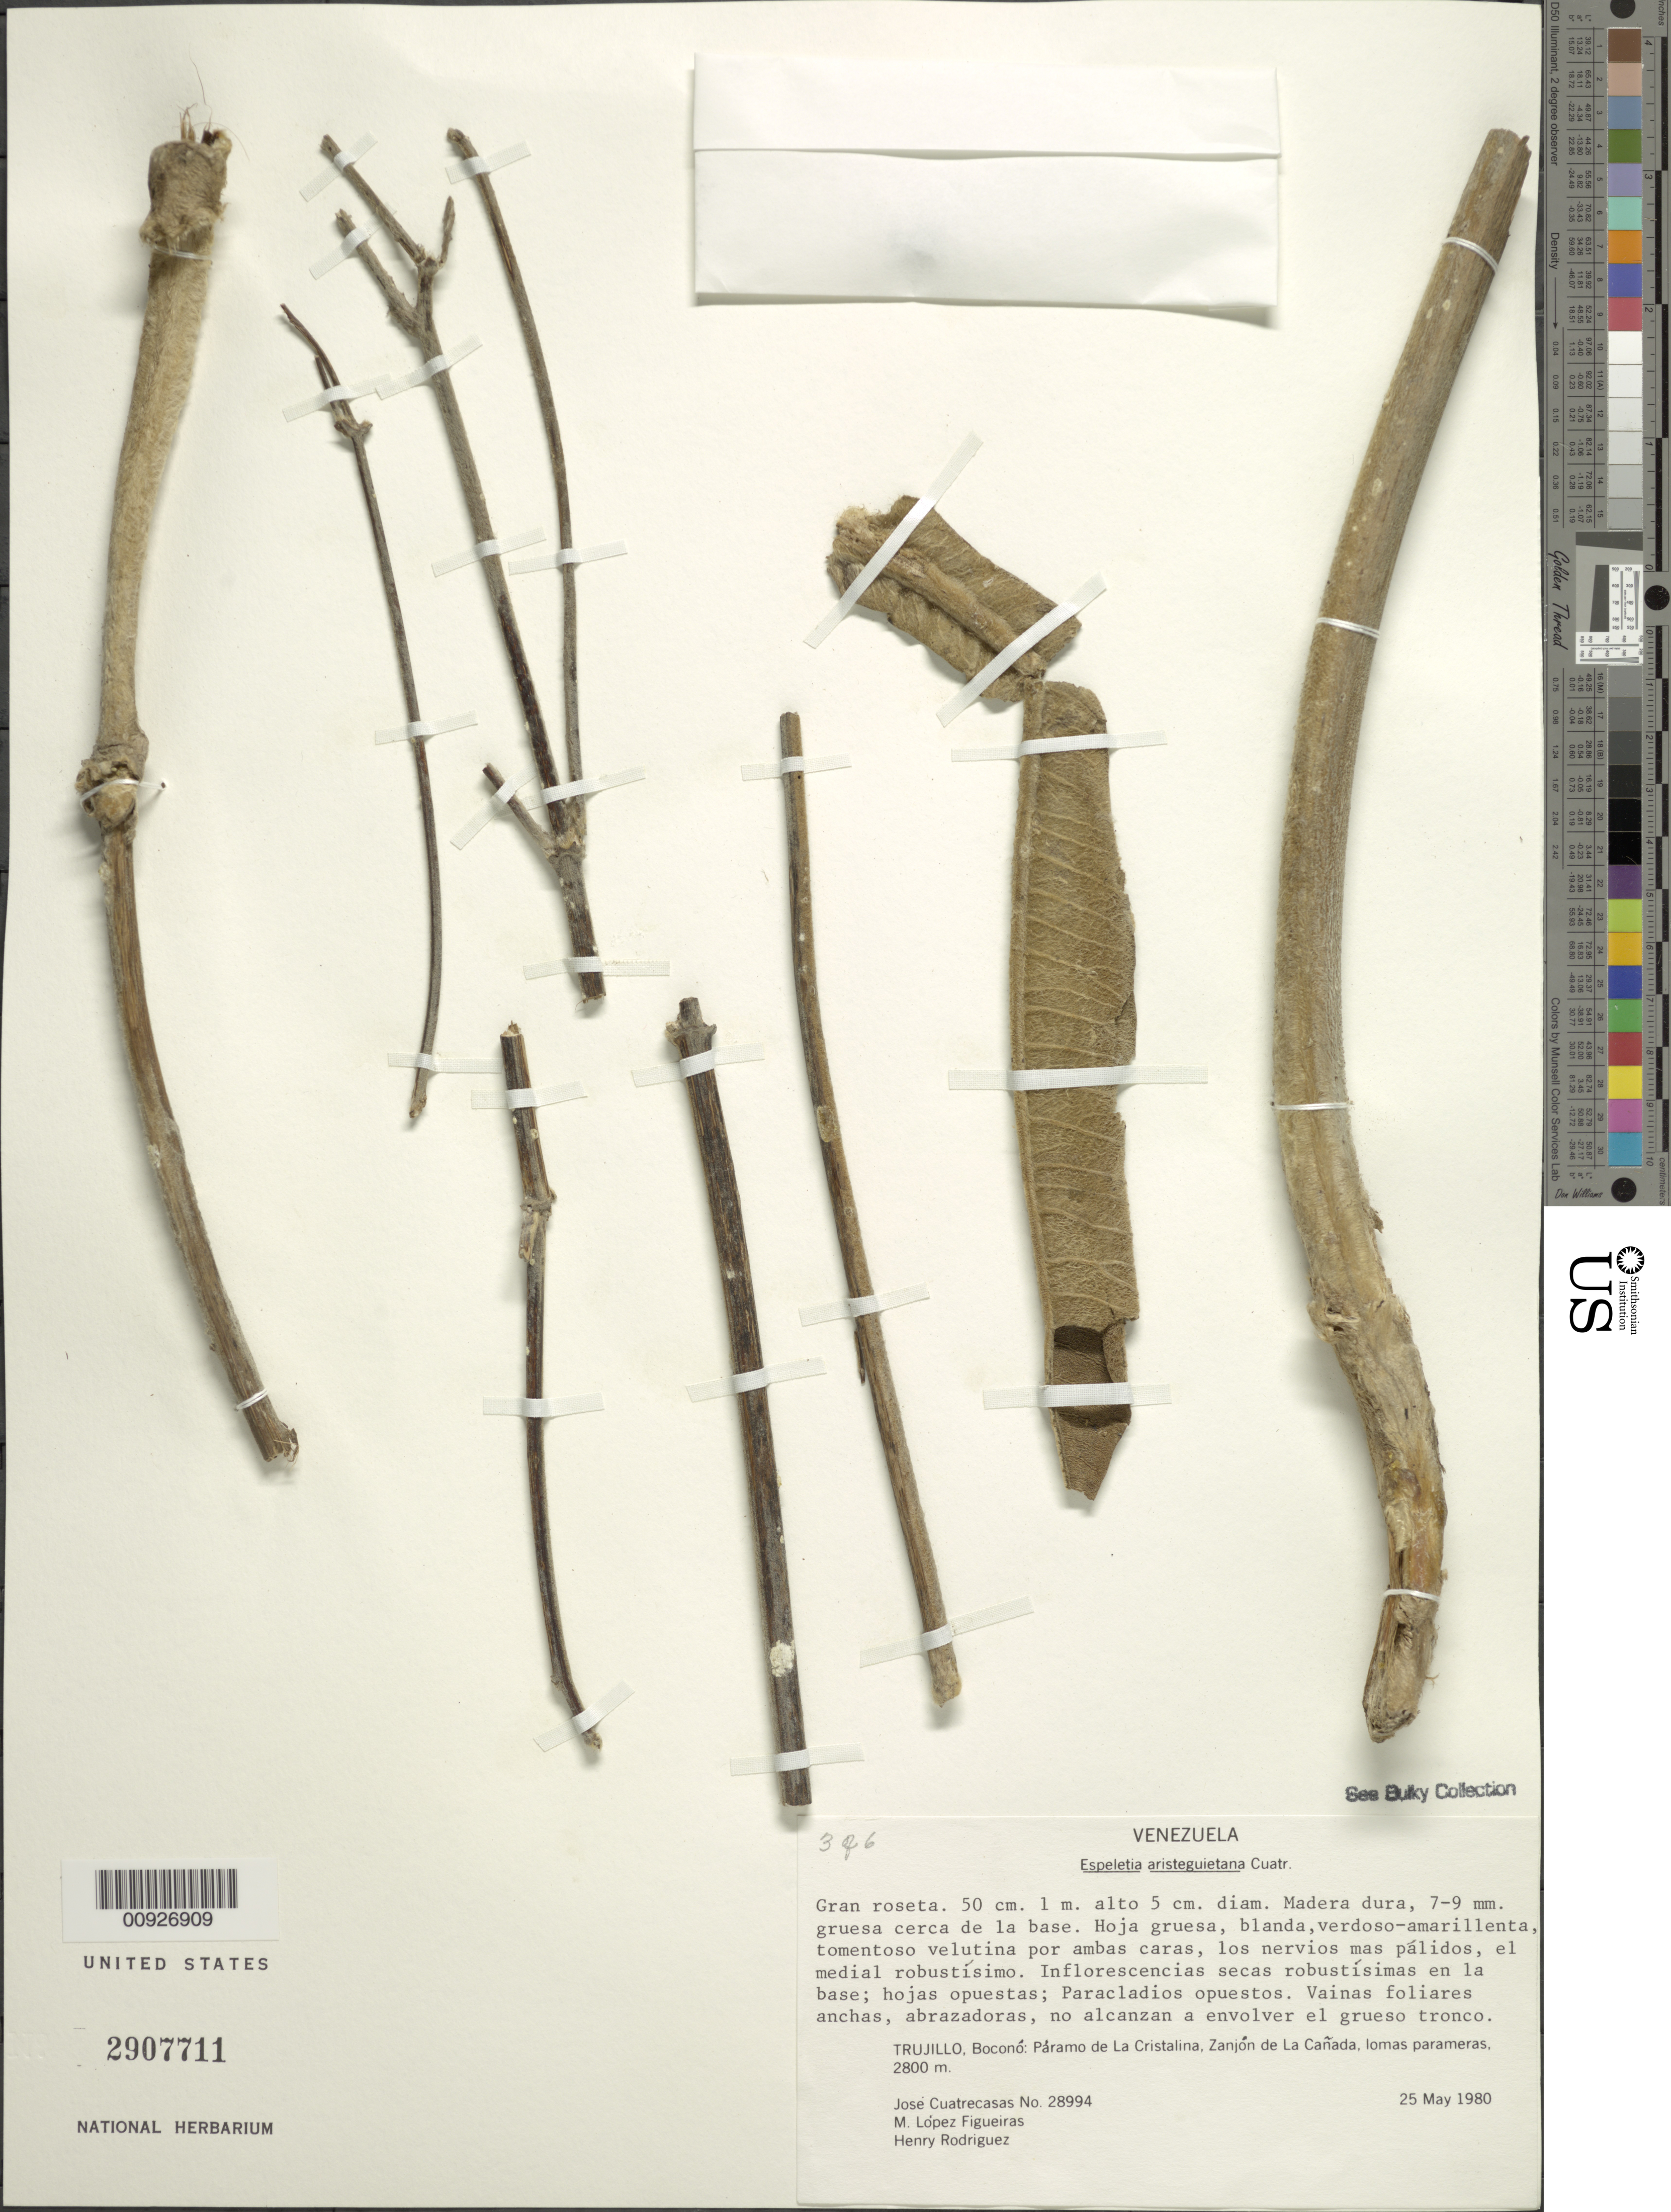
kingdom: Plantae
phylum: Tracheophyta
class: Magnoliopsida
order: Asterales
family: Asteraceae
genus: Espeletia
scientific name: Espeletia aristeguietana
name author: Cuatrec.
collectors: J. Cuatrecasas & M. López Figueiras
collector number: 28994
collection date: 1980-05-25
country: Venezuela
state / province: Trujillo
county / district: D. Boconó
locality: P. de la Cristalina. Zanjón de la Cañada.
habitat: Lomas parameras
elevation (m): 2800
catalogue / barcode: US 2907711